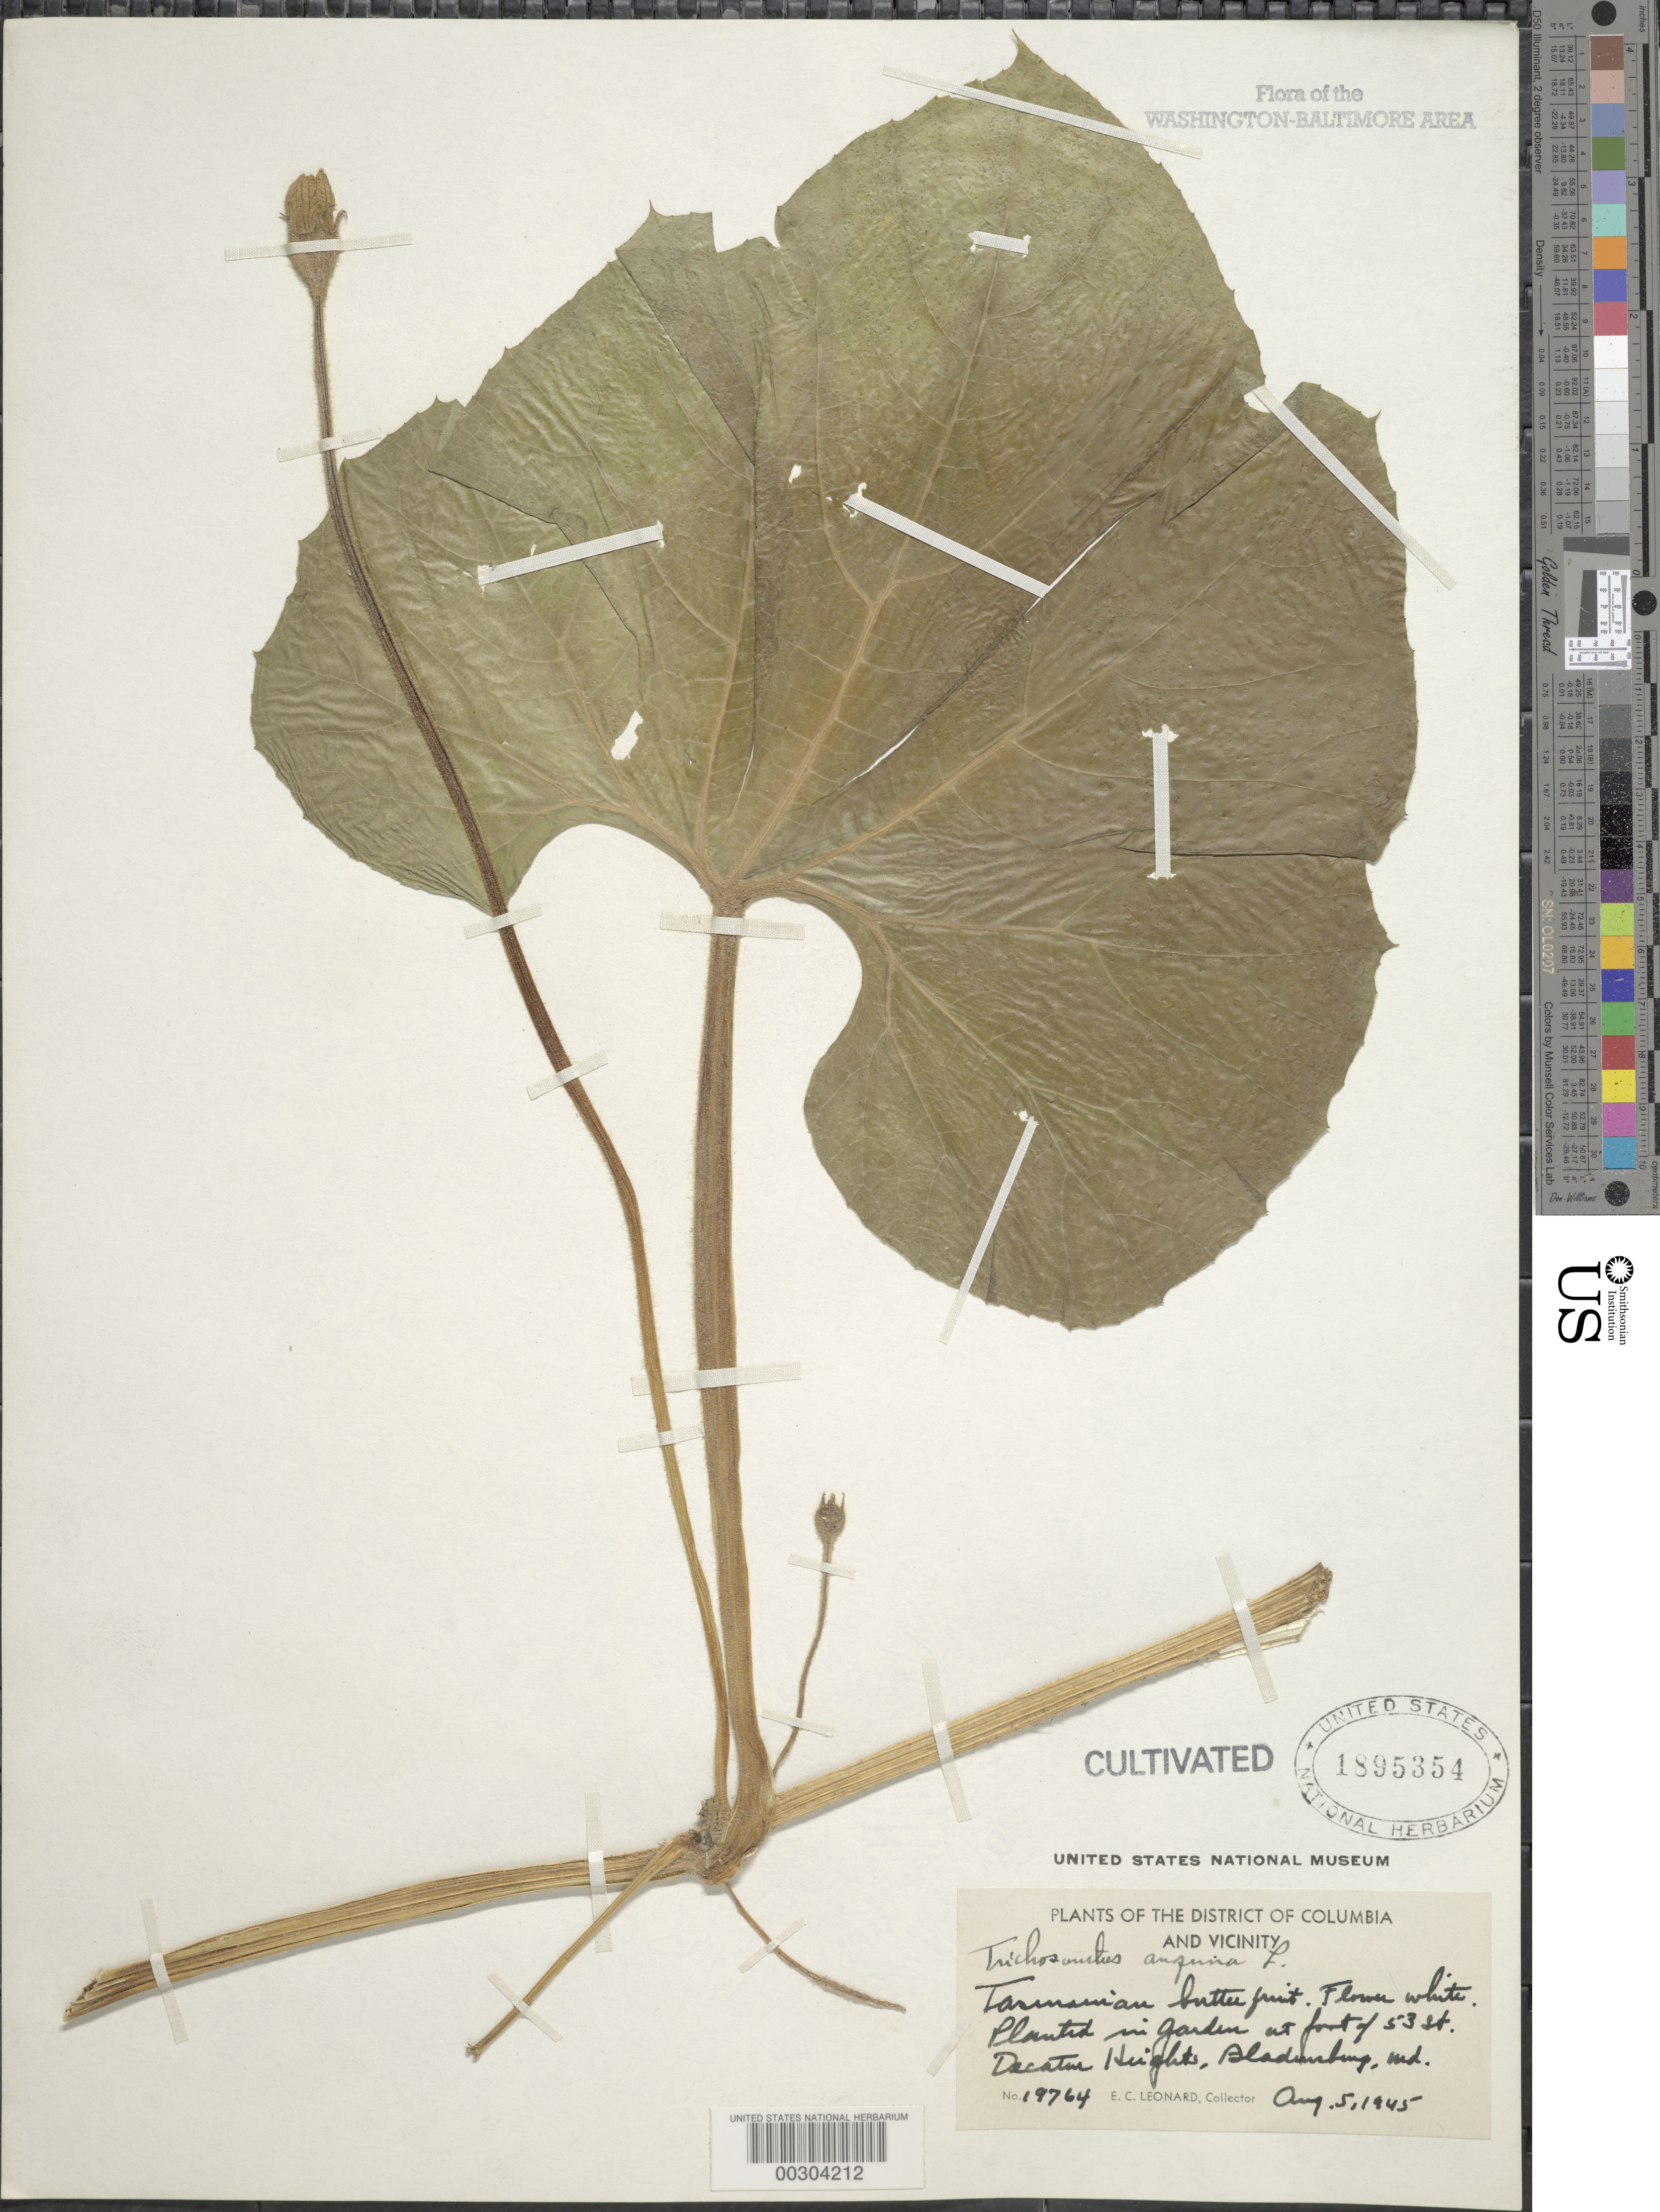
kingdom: Plantae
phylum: Tracheophyta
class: Magnoliopsida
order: Cucurbitales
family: Cucurbitaceae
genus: Lagenaria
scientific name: Lagenaria siceraria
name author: (Molina) Standl.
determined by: Nee, Michael H.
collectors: E. C. Leonard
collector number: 19764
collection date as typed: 05 Aug 1945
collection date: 1945-08-05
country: United States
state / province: Maryland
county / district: Prince George's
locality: Bladensburg, at foot of 53 St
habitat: Garden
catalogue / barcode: US 1895354